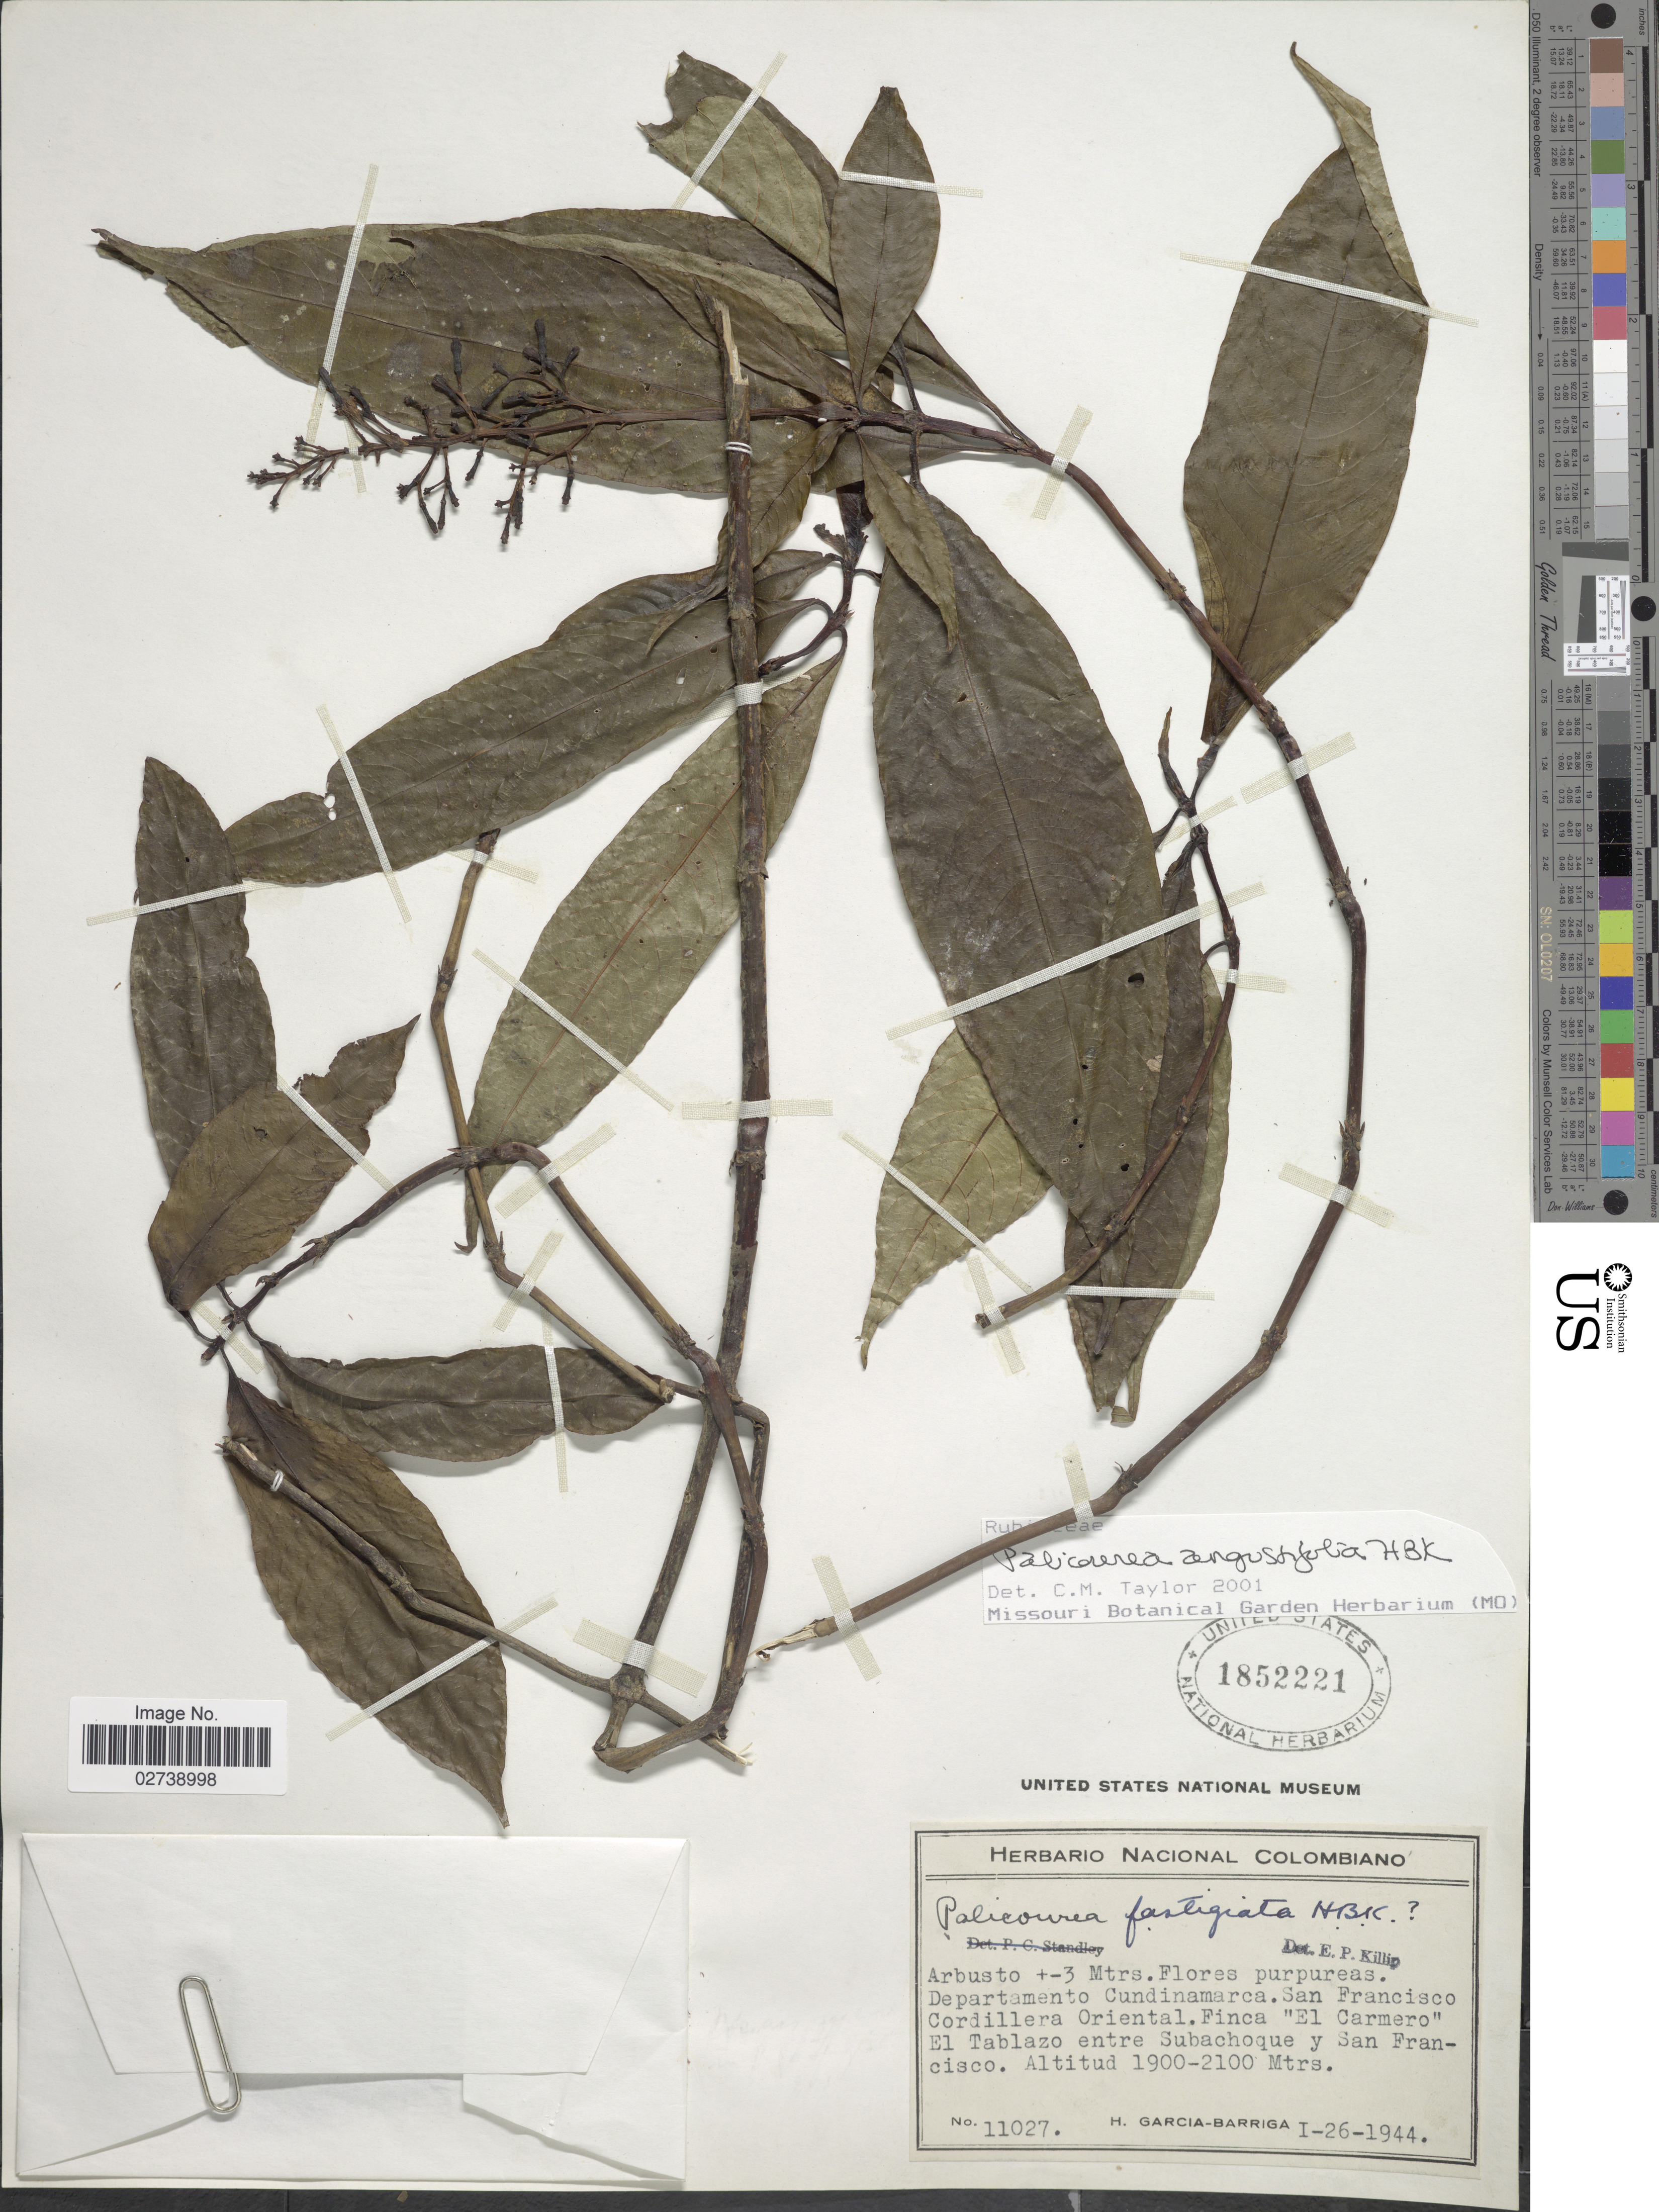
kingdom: Plantae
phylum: Tracheophyta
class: Magnoliopsida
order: Gentianales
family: Rubiaceae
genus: Palicourea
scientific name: Palicourea angustifolia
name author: Kunth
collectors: H. García Barriga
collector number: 11027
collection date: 1944-01-26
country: Colombia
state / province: Cundinamarca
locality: Departamento Cundinamarca. San Francisco Cordillera Oriental. Finca "El Carmero", El Tablazo entre Subachoque y San Francisco.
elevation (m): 1900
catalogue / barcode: US 1852221